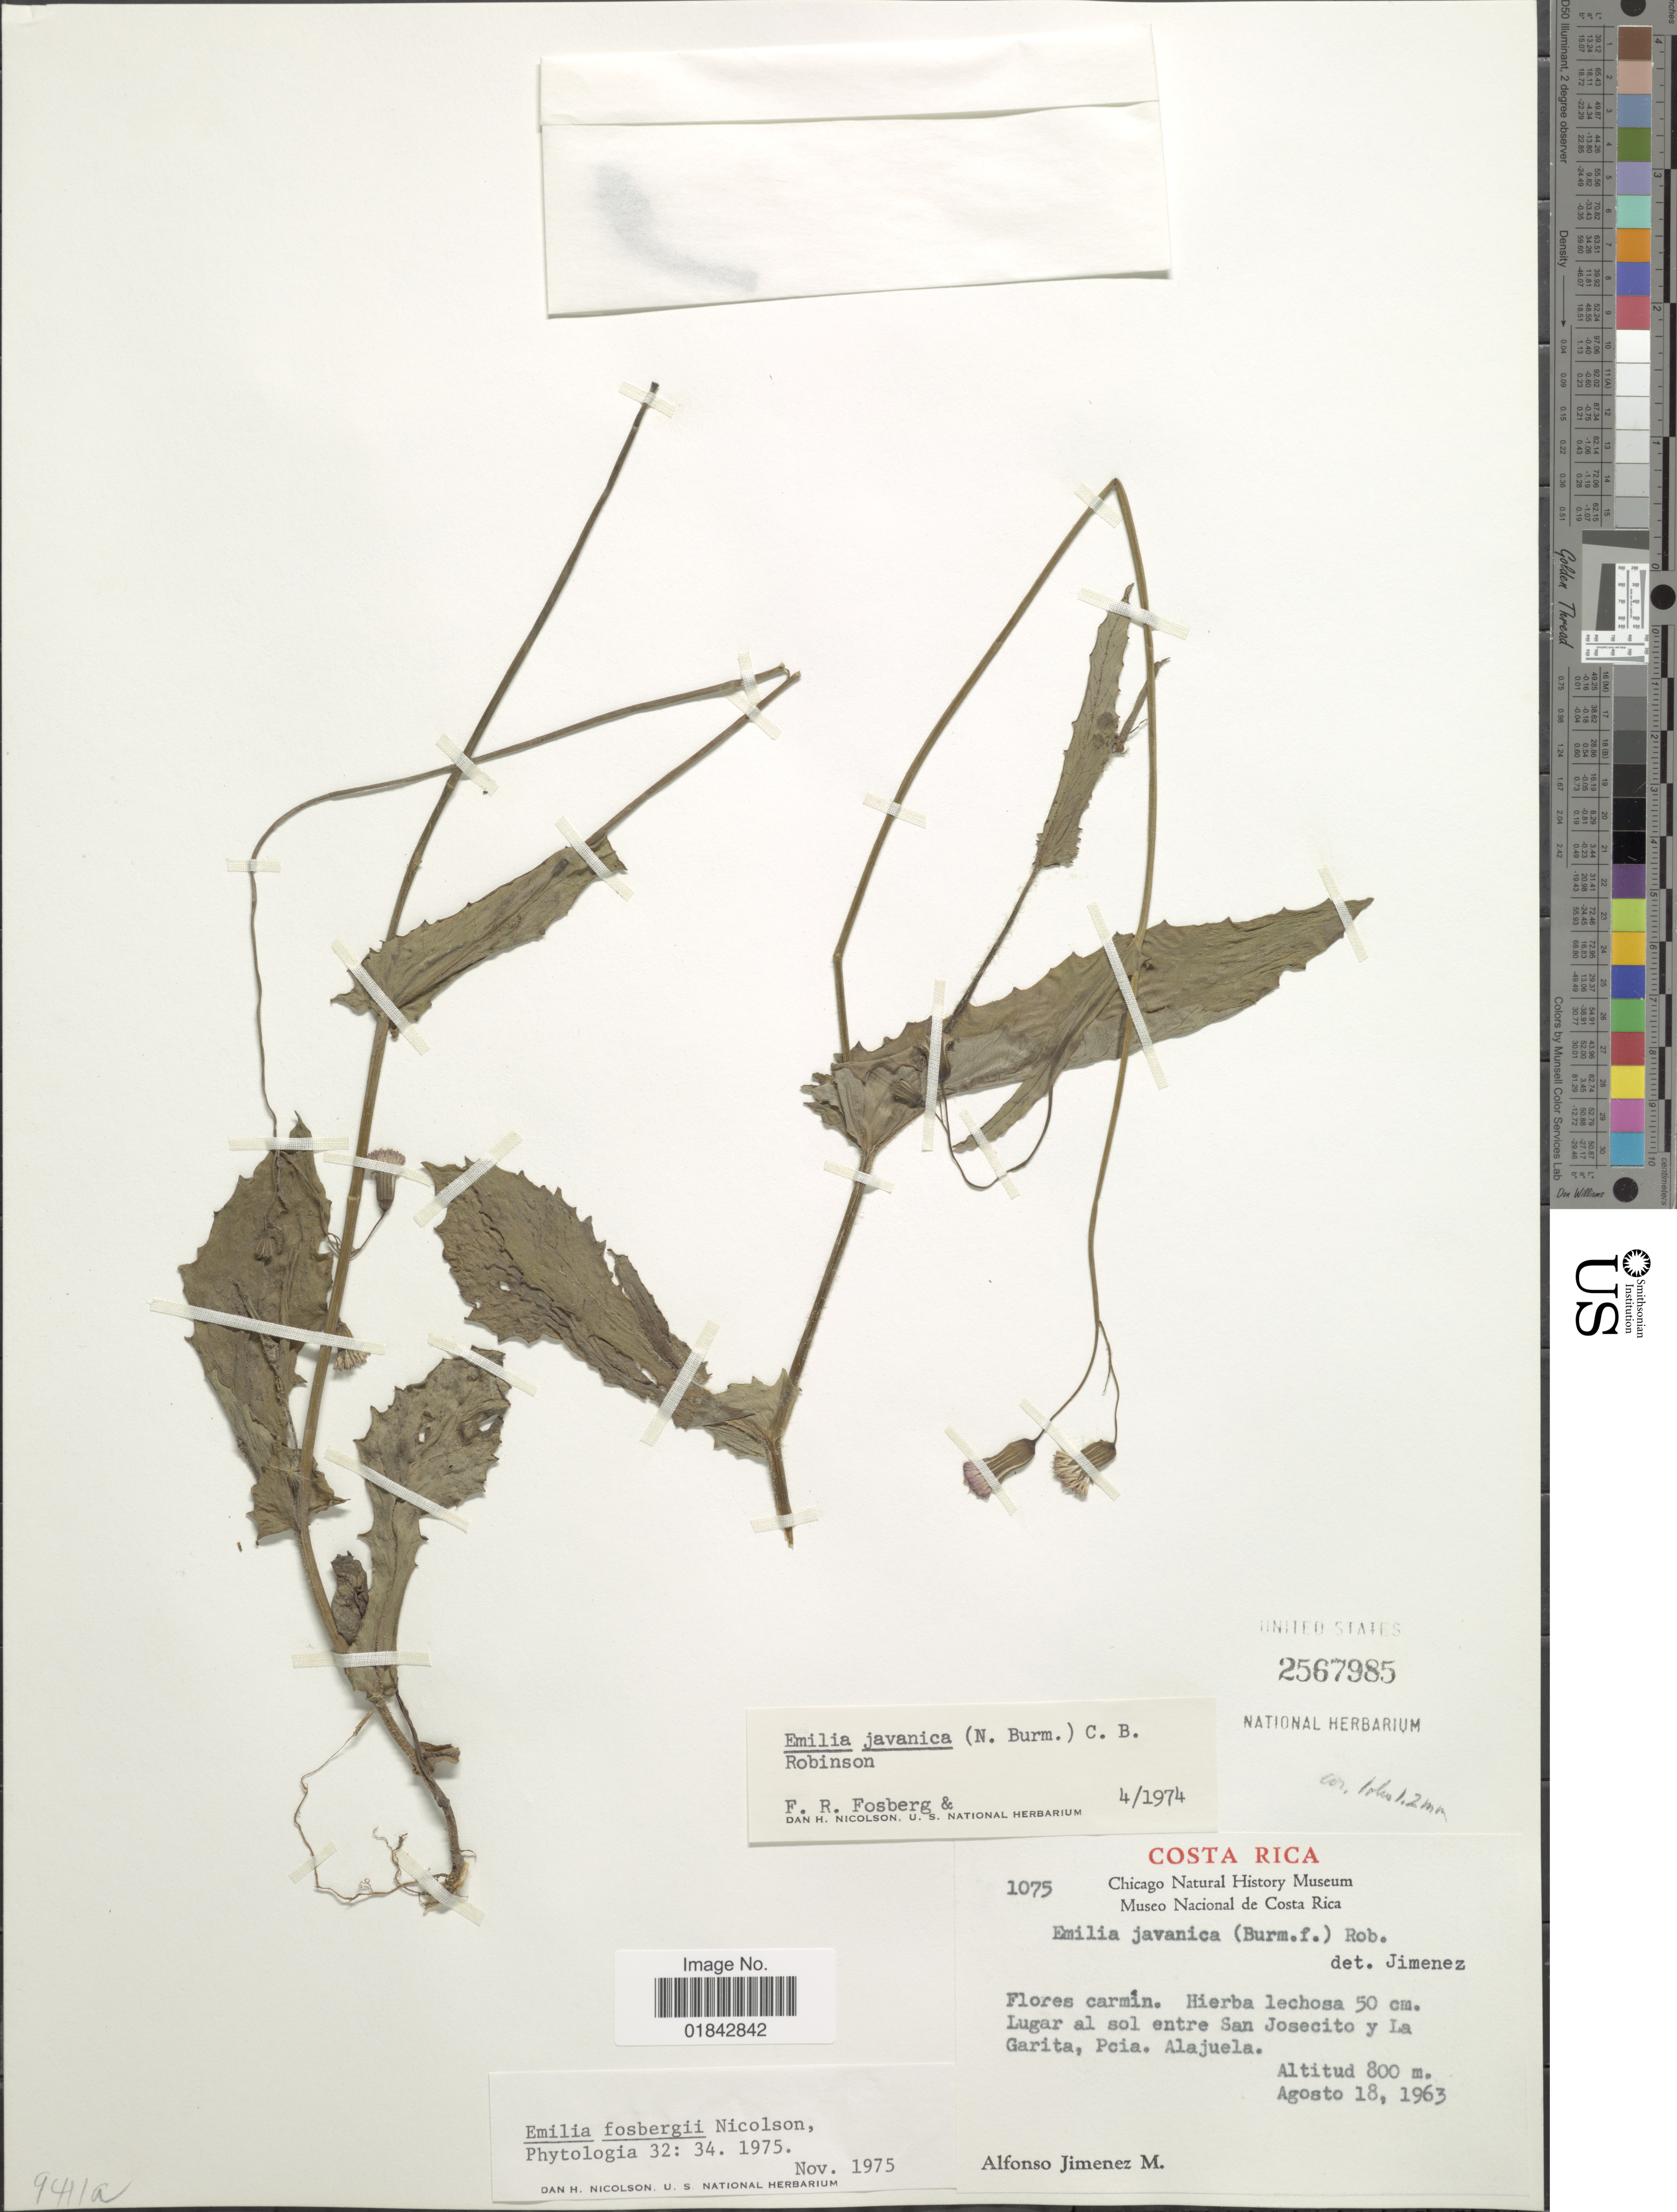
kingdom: Plantae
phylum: Tracheophyta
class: Magnoliopsida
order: Asterales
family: Asteraceae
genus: Emilia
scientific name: Emilia fosbergii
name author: Nicolson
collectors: A. Jimenez M.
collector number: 1075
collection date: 1963-08-18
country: Costa Rica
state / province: Alajuela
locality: Lugar al sol entre San Josecito y la Garita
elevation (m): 800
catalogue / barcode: US 2567985